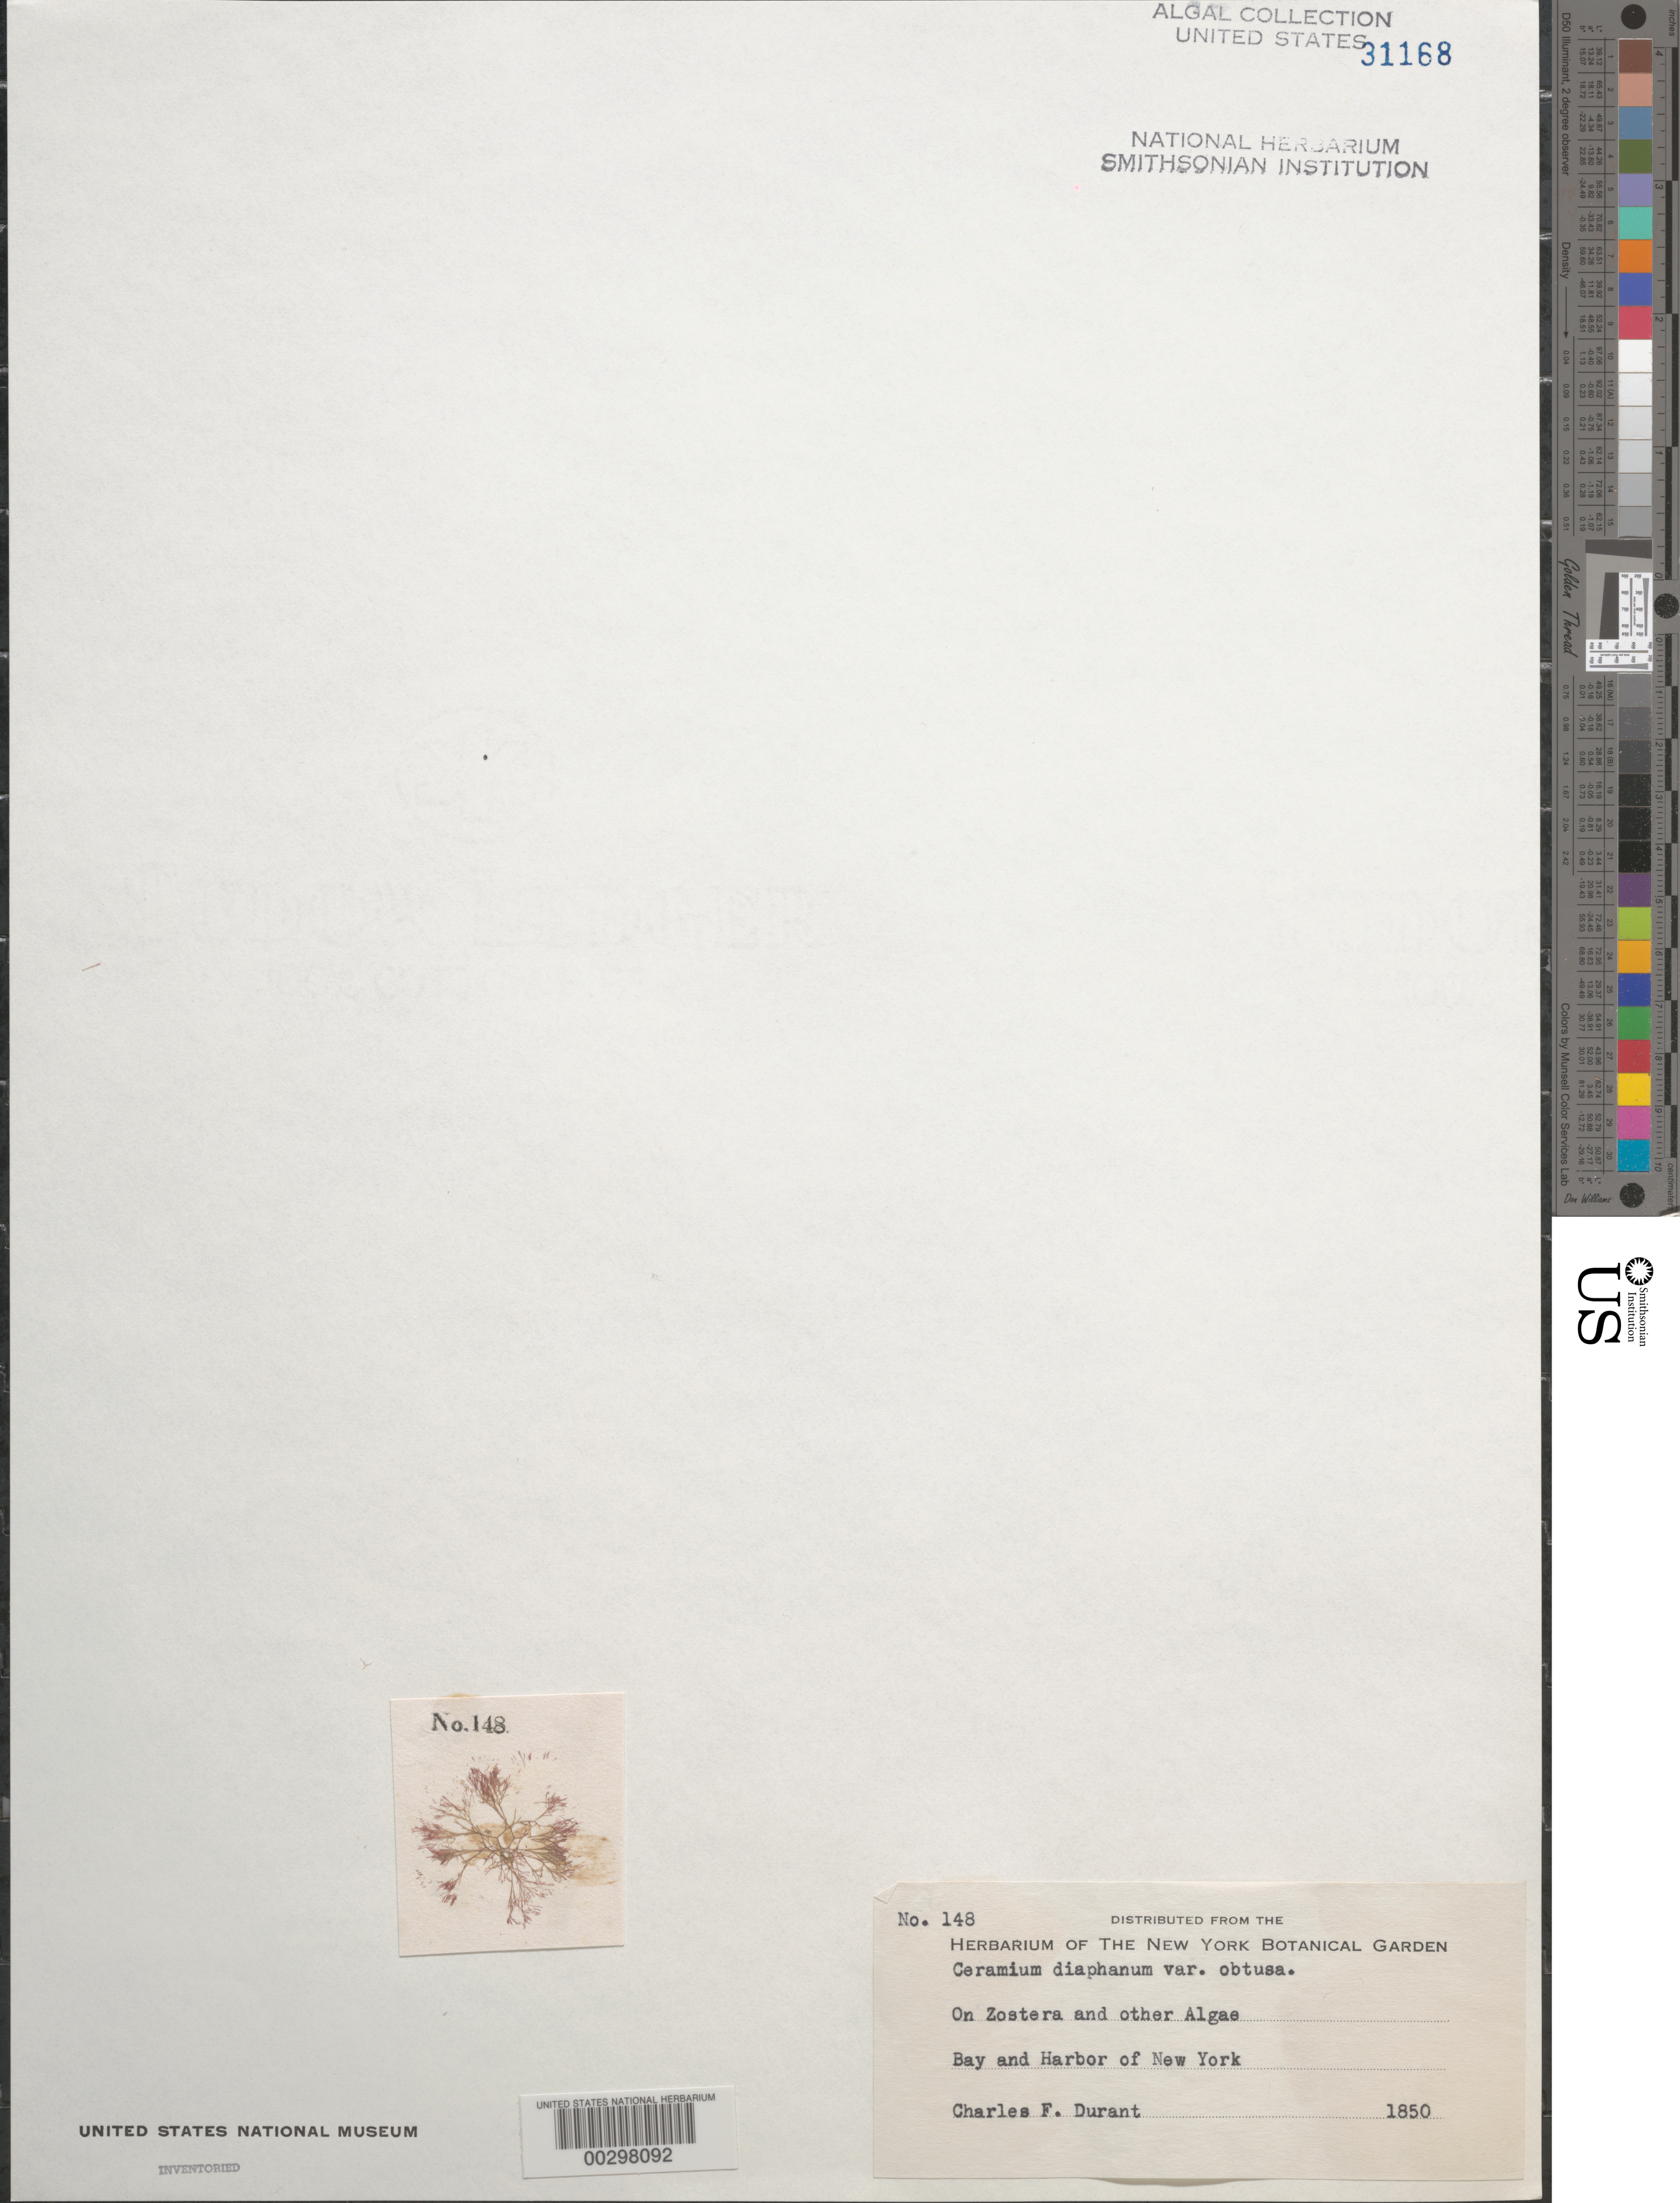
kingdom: Plantae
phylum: Rhodophyta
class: Florideophyceae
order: Ceramiales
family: Ceramiaceae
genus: Ceramium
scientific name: Ceramium diaphanum var. obtusa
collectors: C. Durant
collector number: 148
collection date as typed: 1850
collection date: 1850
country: United States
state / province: New York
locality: New York Bay and New York Harbor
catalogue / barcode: US 31168